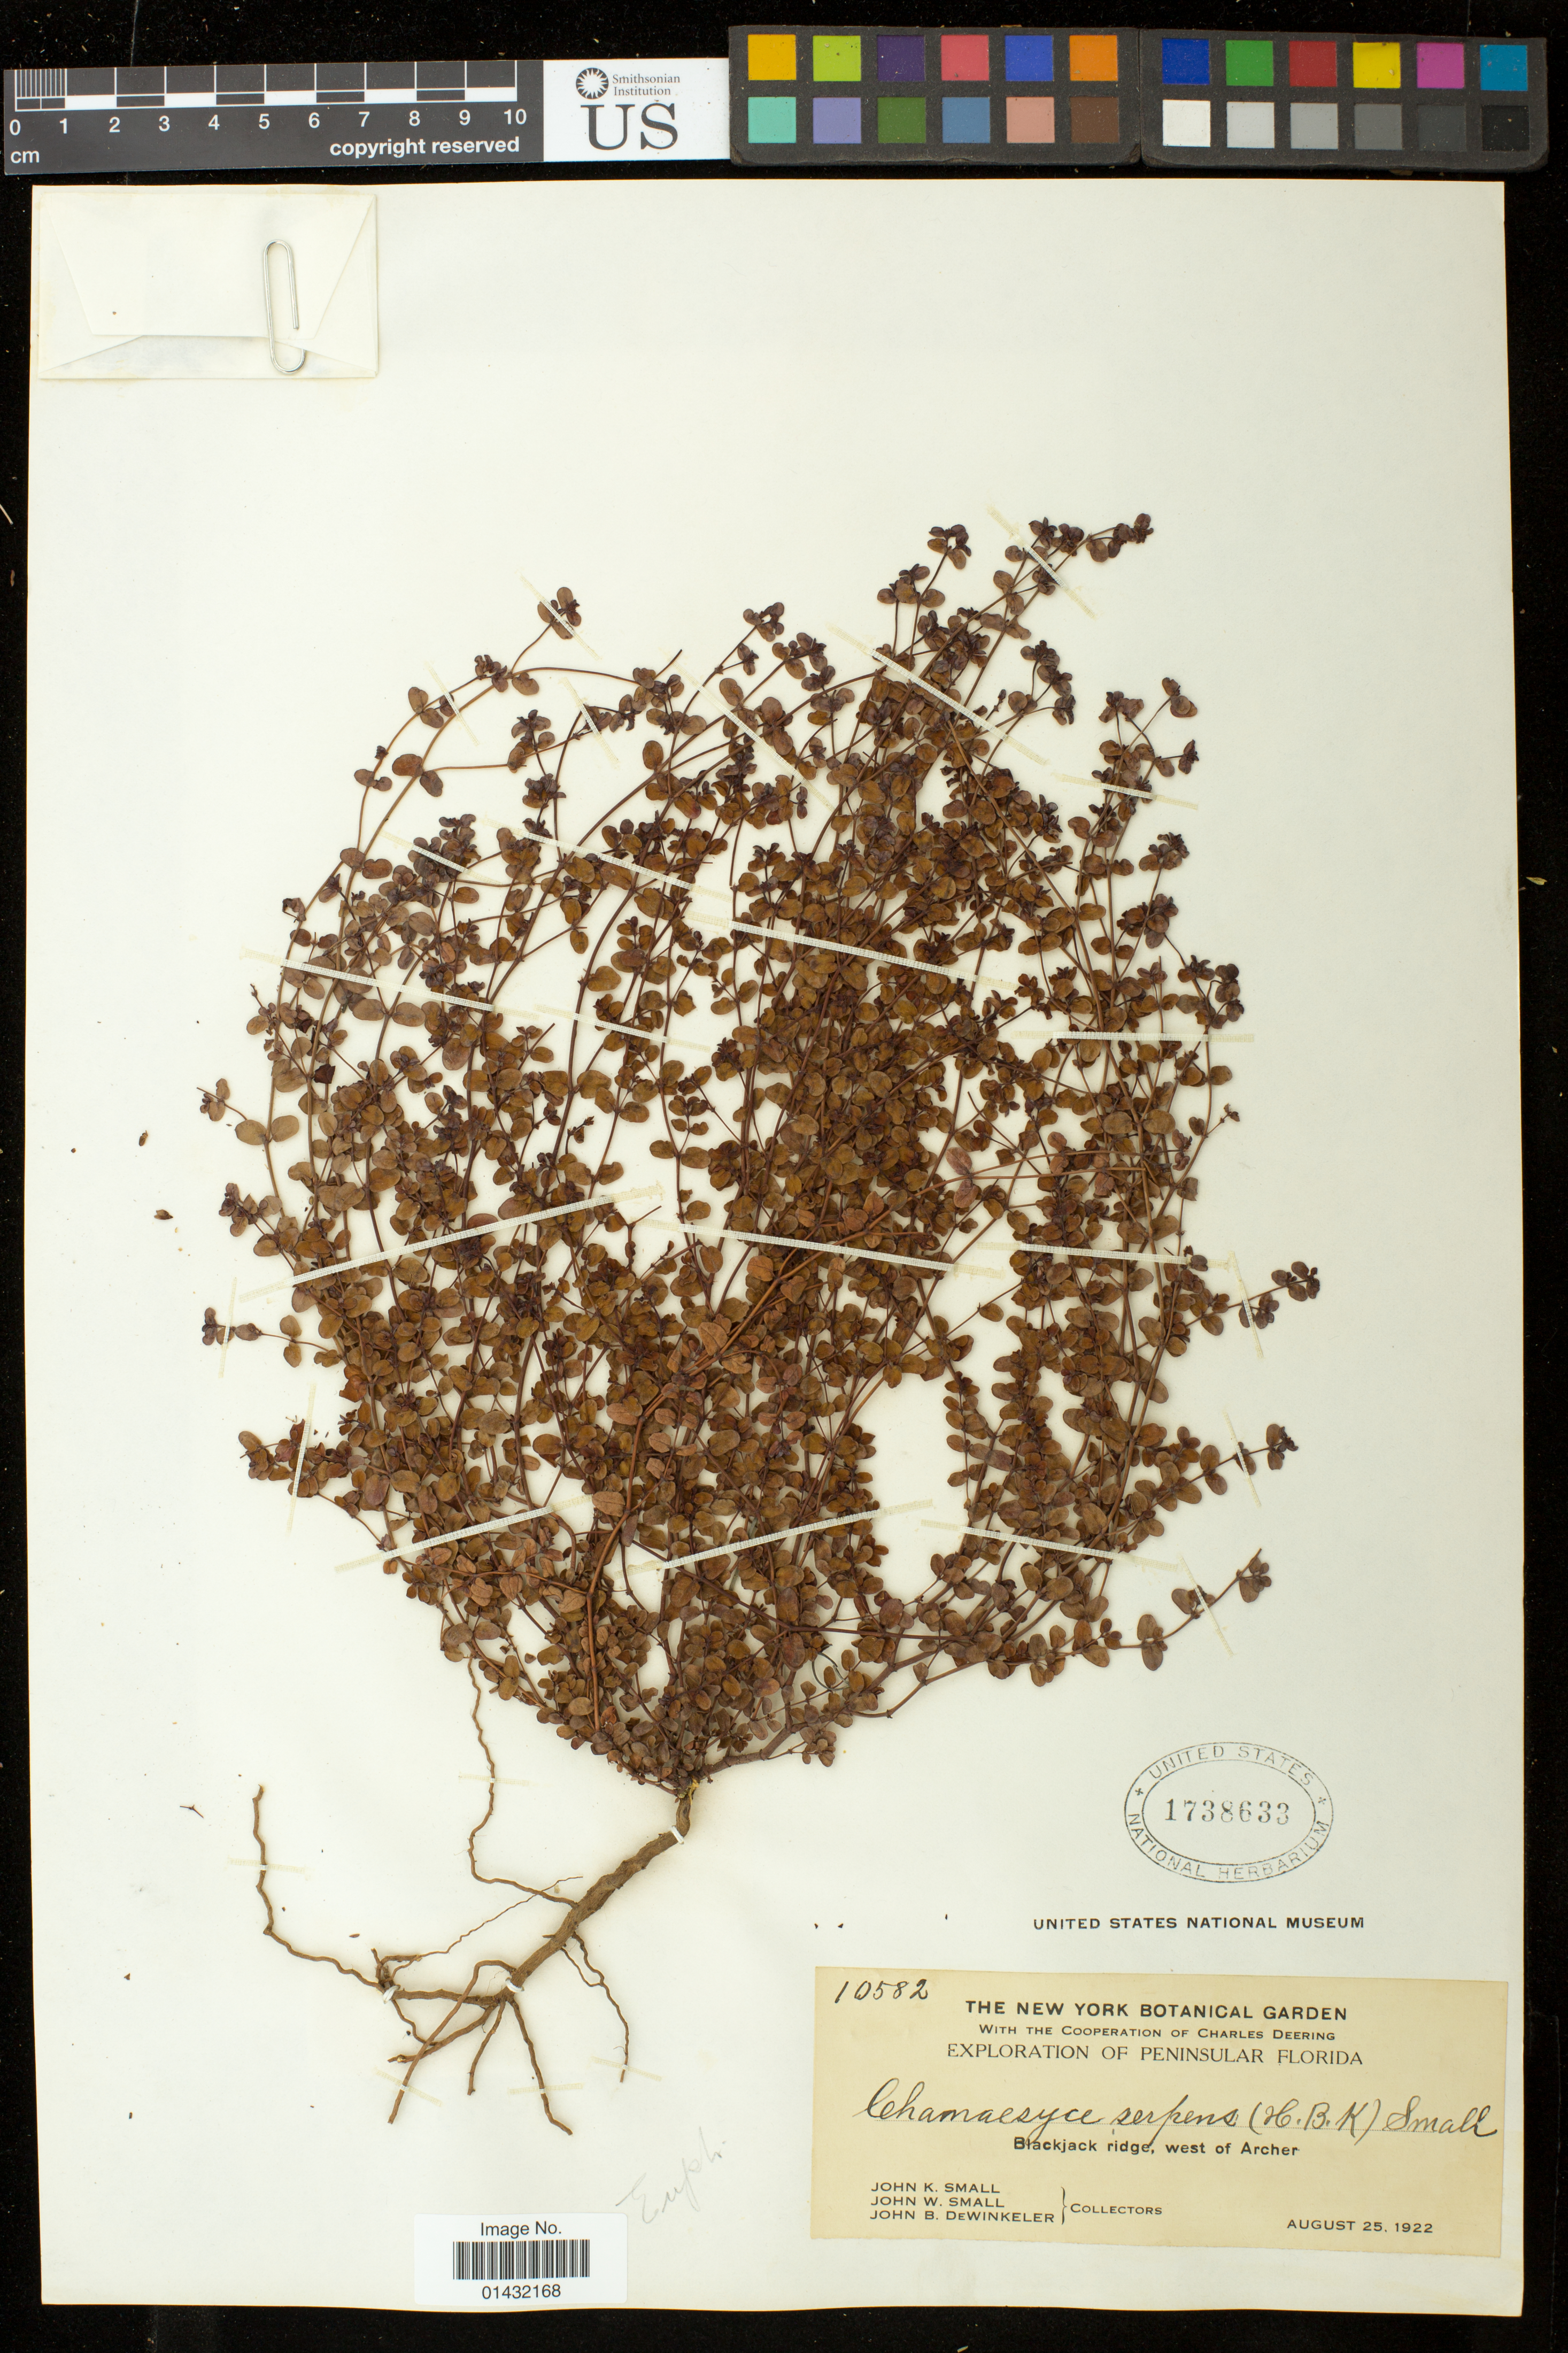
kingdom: Plantae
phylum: Tracheophyta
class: Magnoliopsida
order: Malpighiales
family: Euphorbiaceae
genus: Euphorbia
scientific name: Euphorbia cordifolia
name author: C.A. Mey. & Boiss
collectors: J. K. Small, J. Small & J. B. Dewinkeler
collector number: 10582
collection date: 1922-08-25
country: United States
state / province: Florida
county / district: Alachua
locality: Blackjack ridge, west of Archer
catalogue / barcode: US 1738633